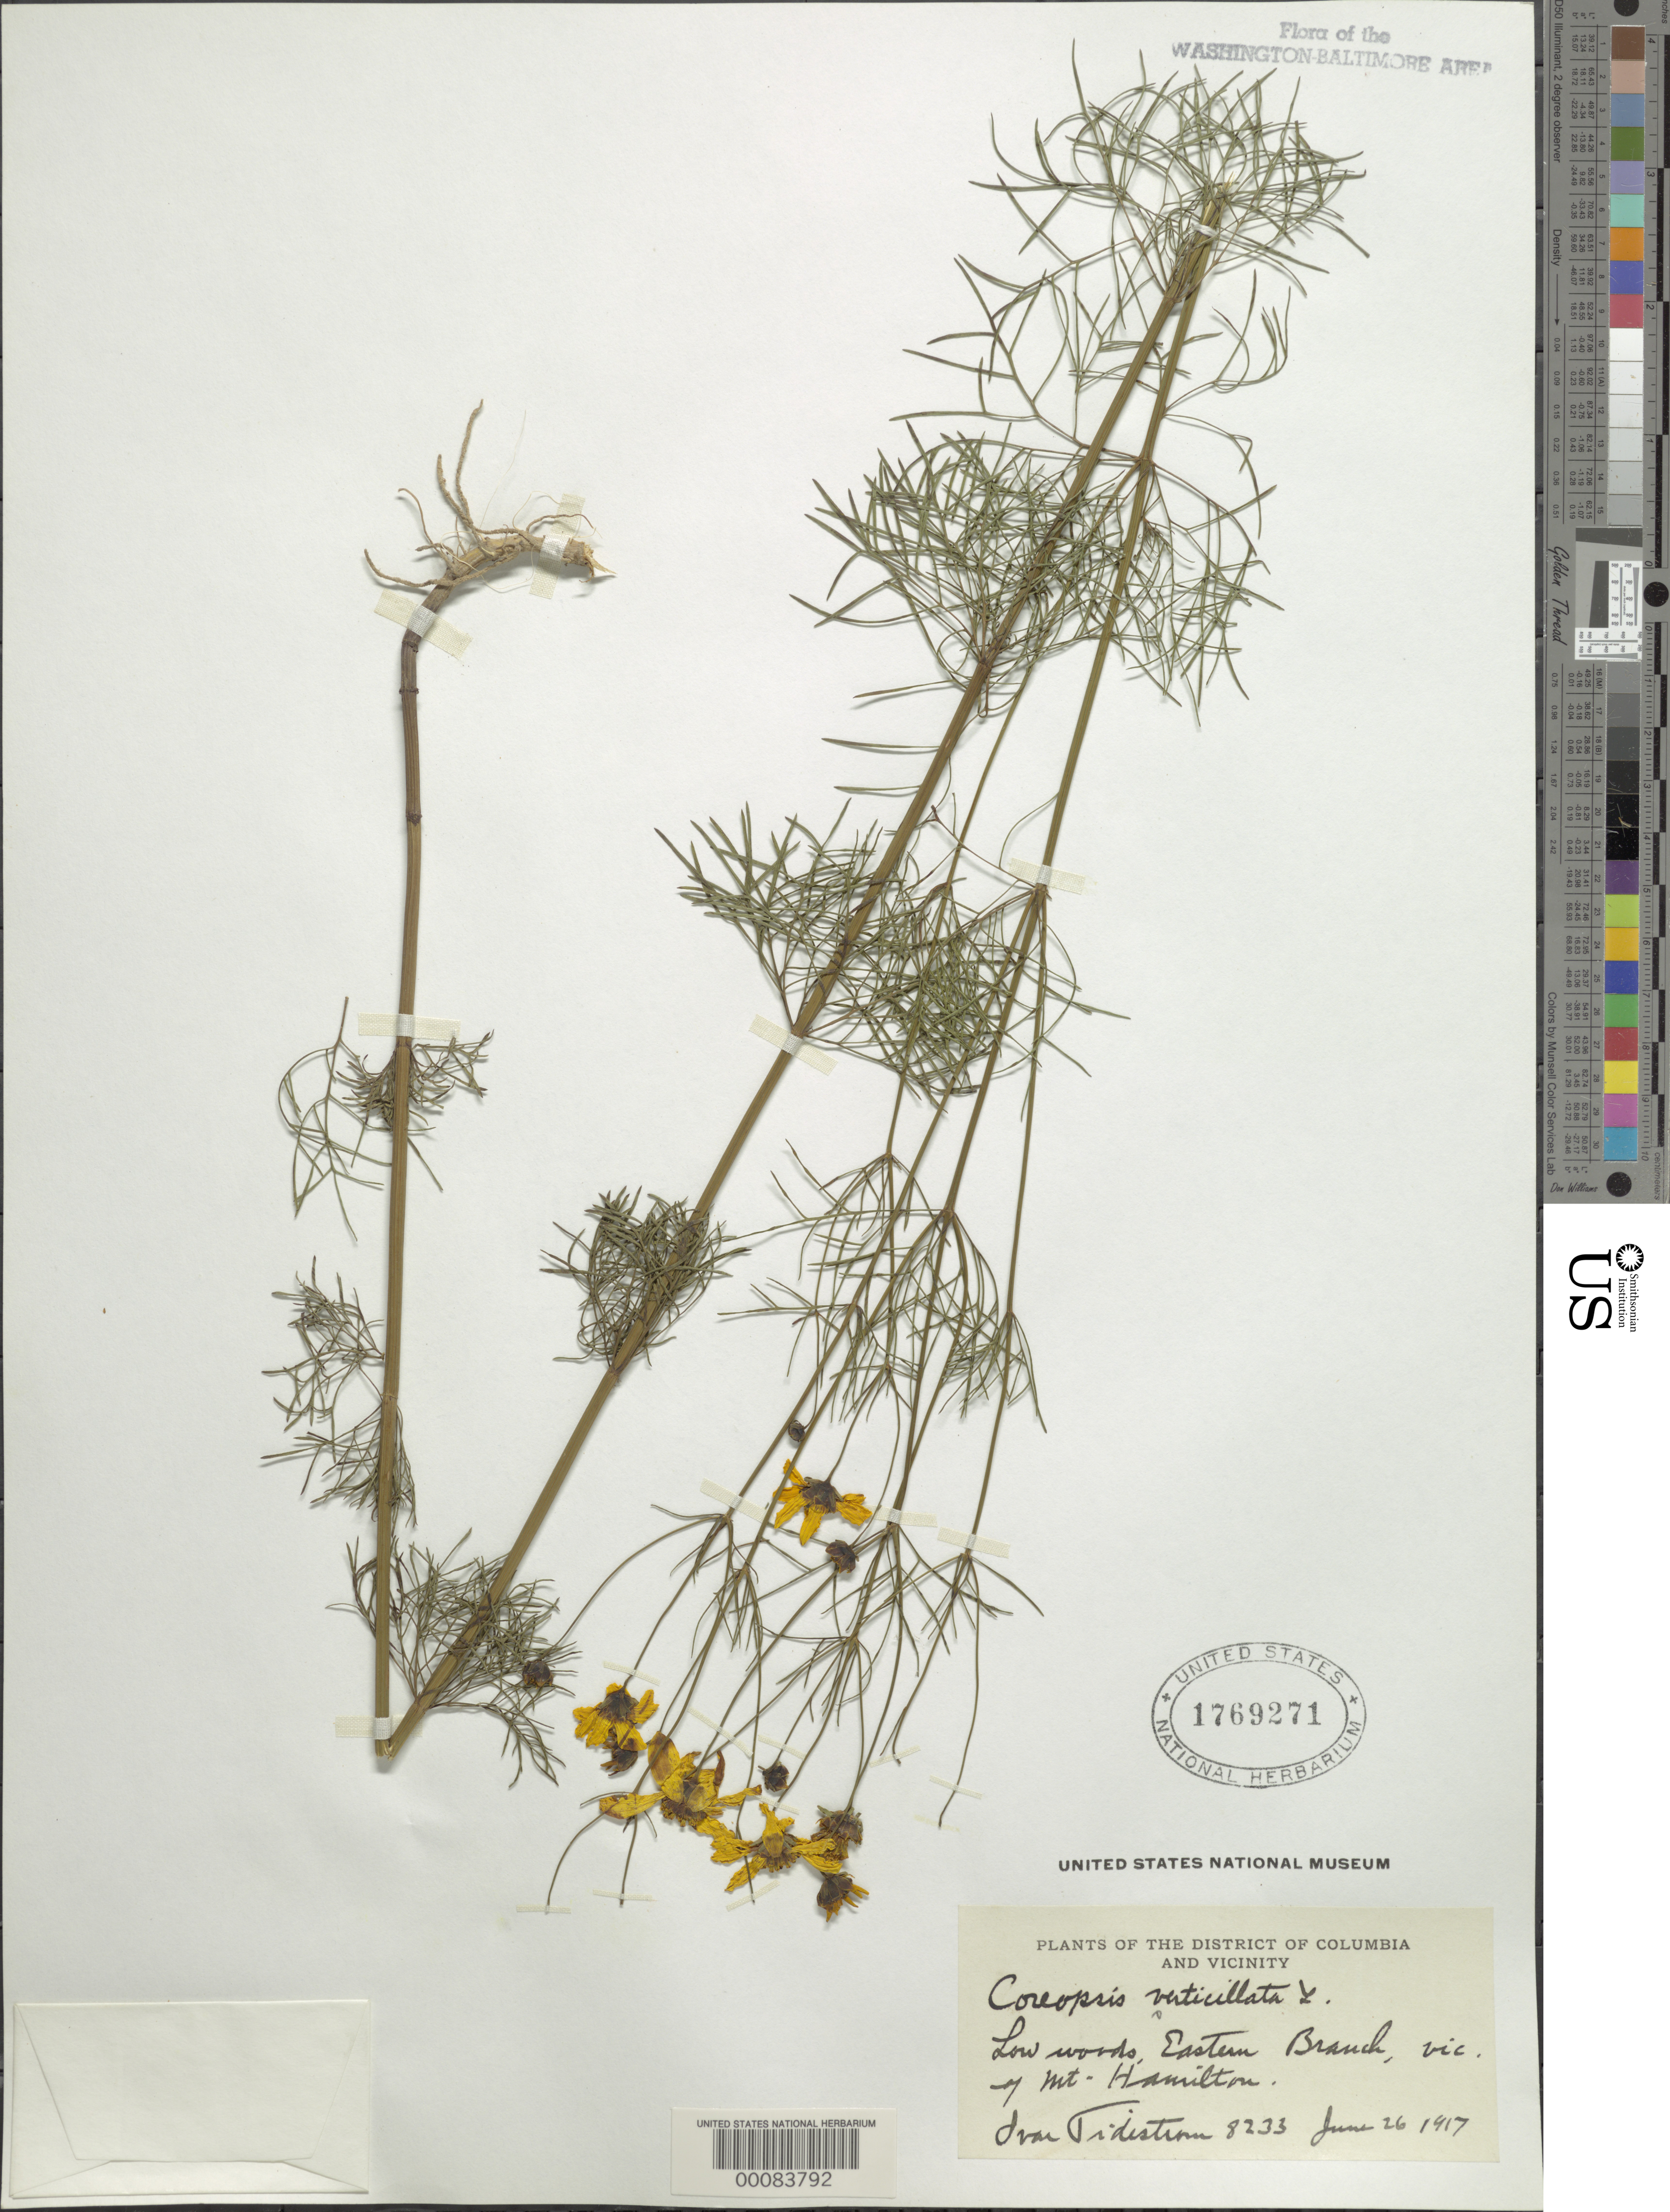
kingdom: Plantae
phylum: Tracheophyta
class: Magnoliopsida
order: Asterales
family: Asteraceae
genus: Coreopsis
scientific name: Coreopsis verticillata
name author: L.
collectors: I. F. Tidestrom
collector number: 8233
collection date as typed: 26 Jun 1917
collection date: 1917-06-26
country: United States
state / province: District of Columbia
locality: Eastern Branch Mount Hamilton vicinity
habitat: Low woods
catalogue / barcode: US 1769271